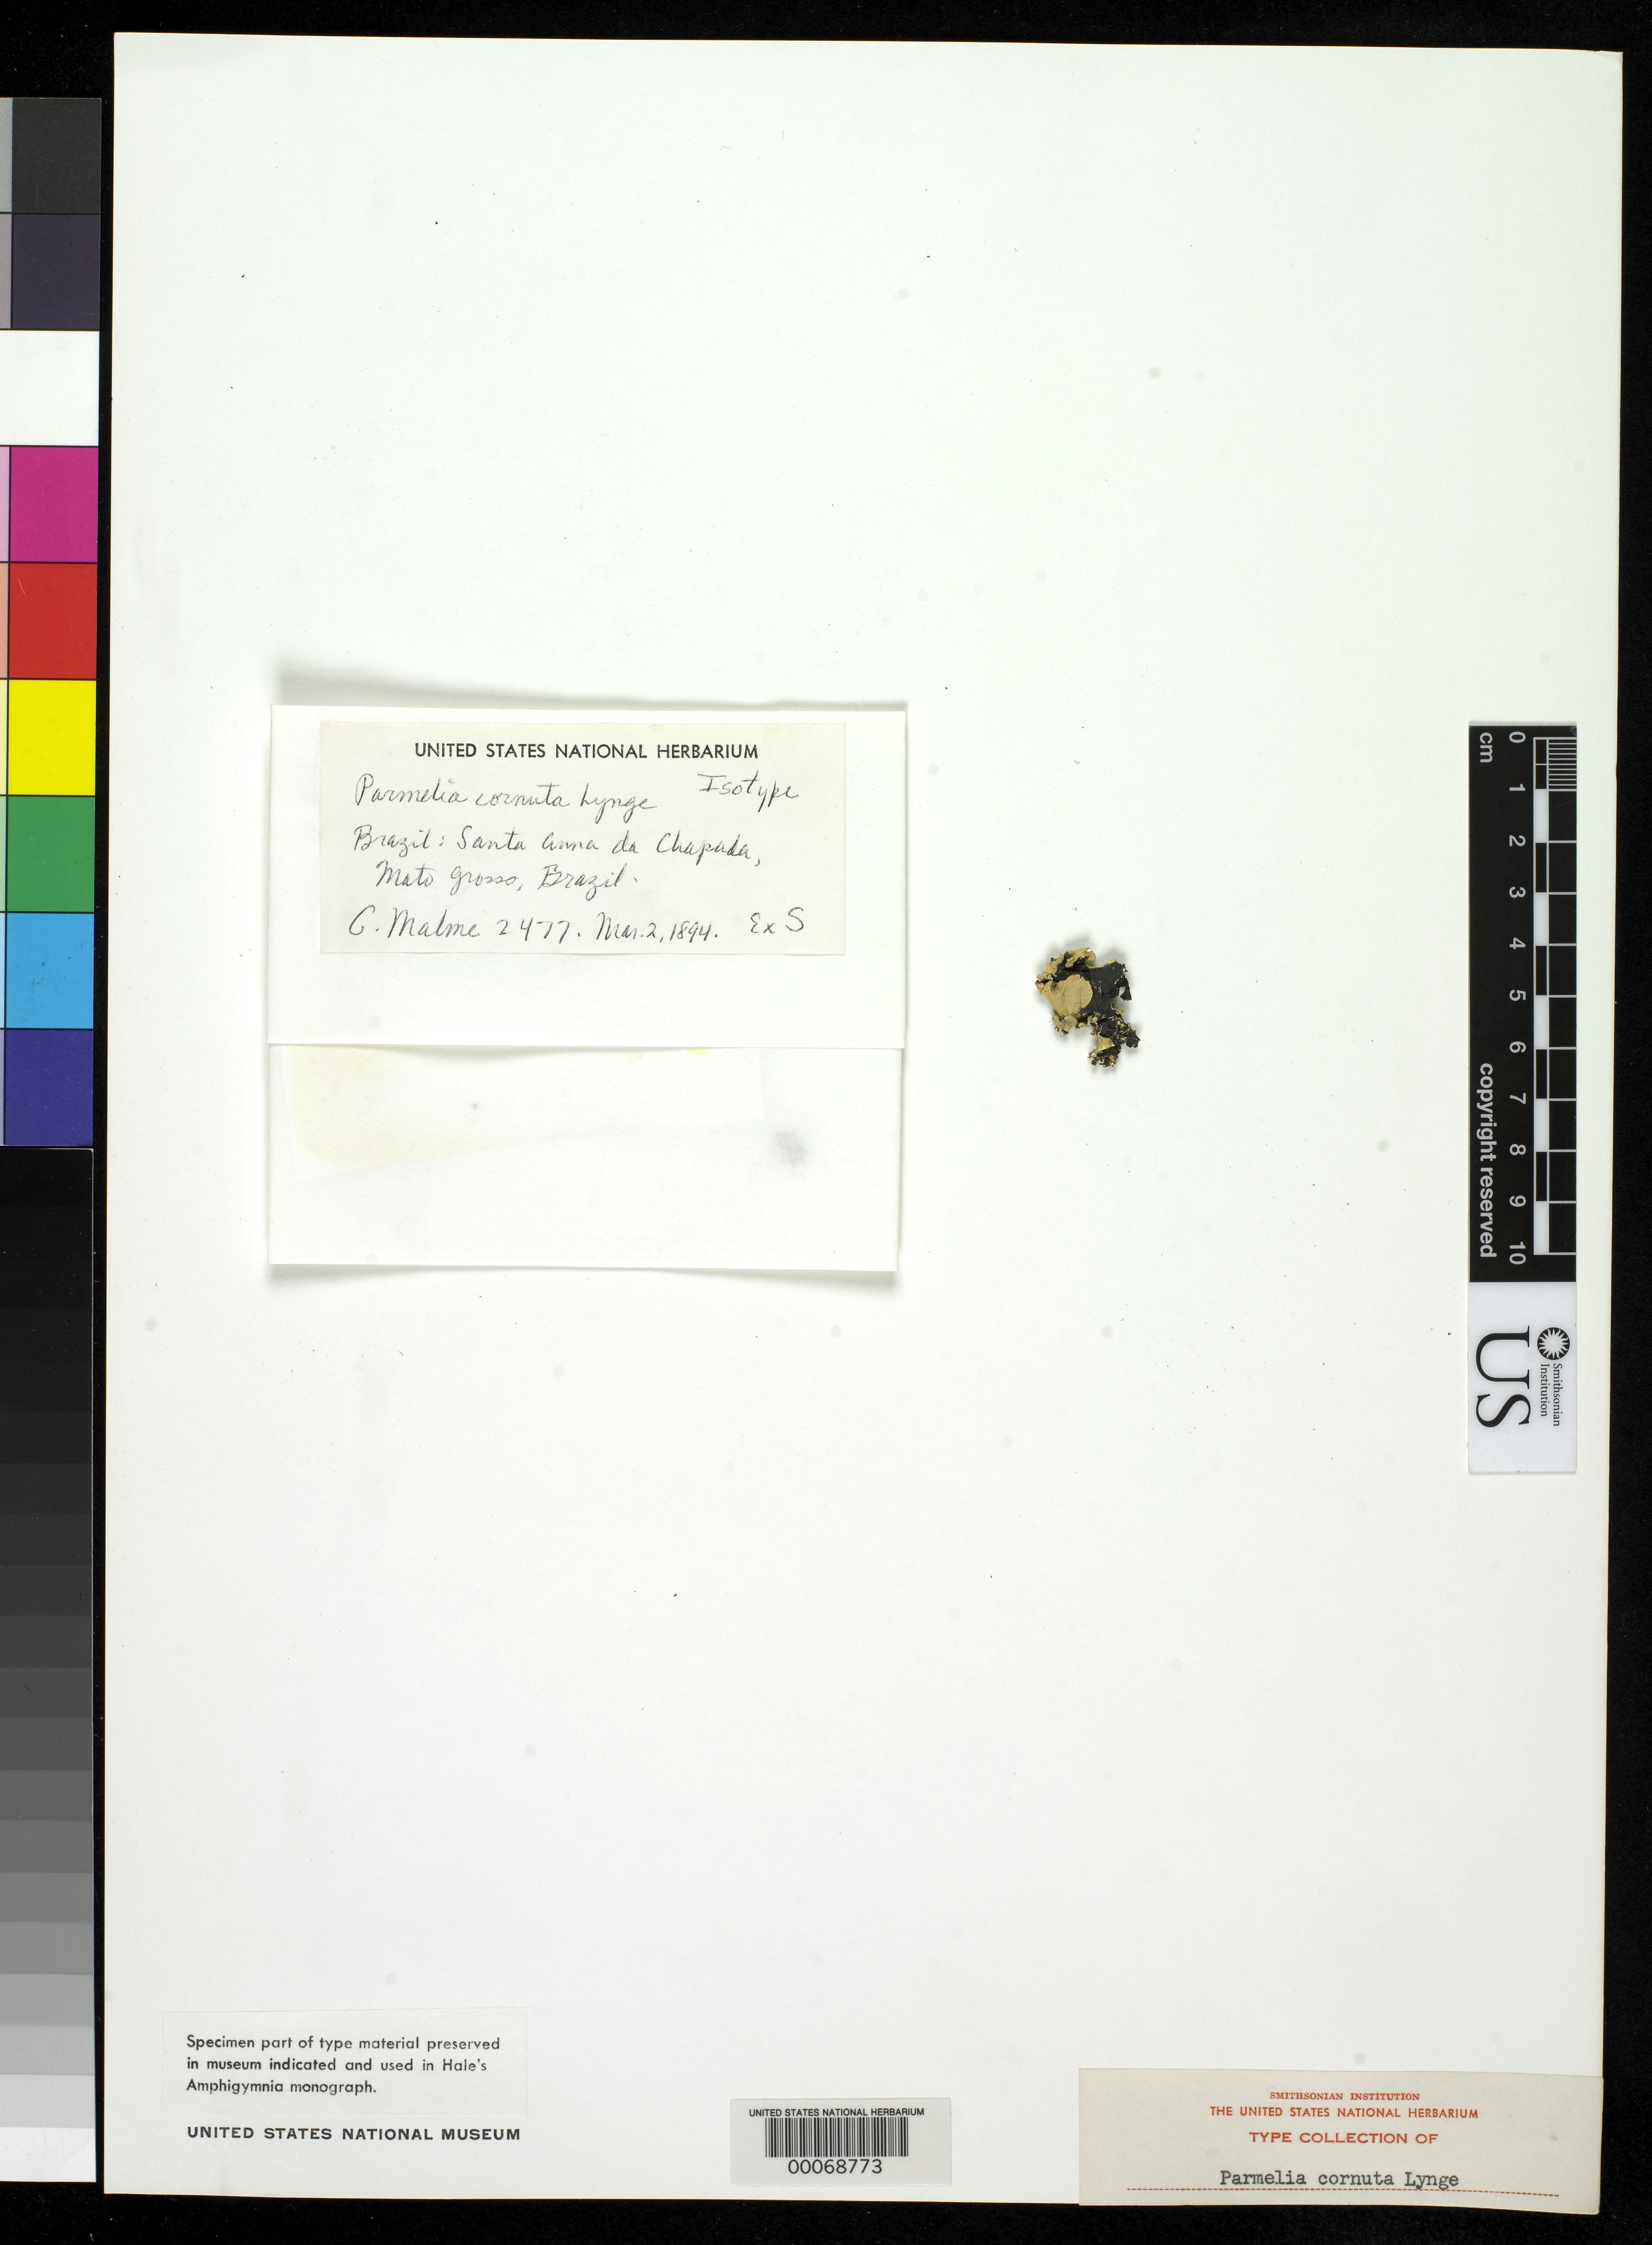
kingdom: Fungi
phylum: Ascomycota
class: Lecanoromycetes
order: Lecanorales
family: Parmeliaceae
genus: Parmelia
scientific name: Parmelia cornuta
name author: Lynge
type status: Isotype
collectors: G. O. A. Malme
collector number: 2477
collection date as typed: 02 Mar 1894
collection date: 1894-03-02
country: Brazil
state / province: Mato Grosso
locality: Santa Anna da Chapada.